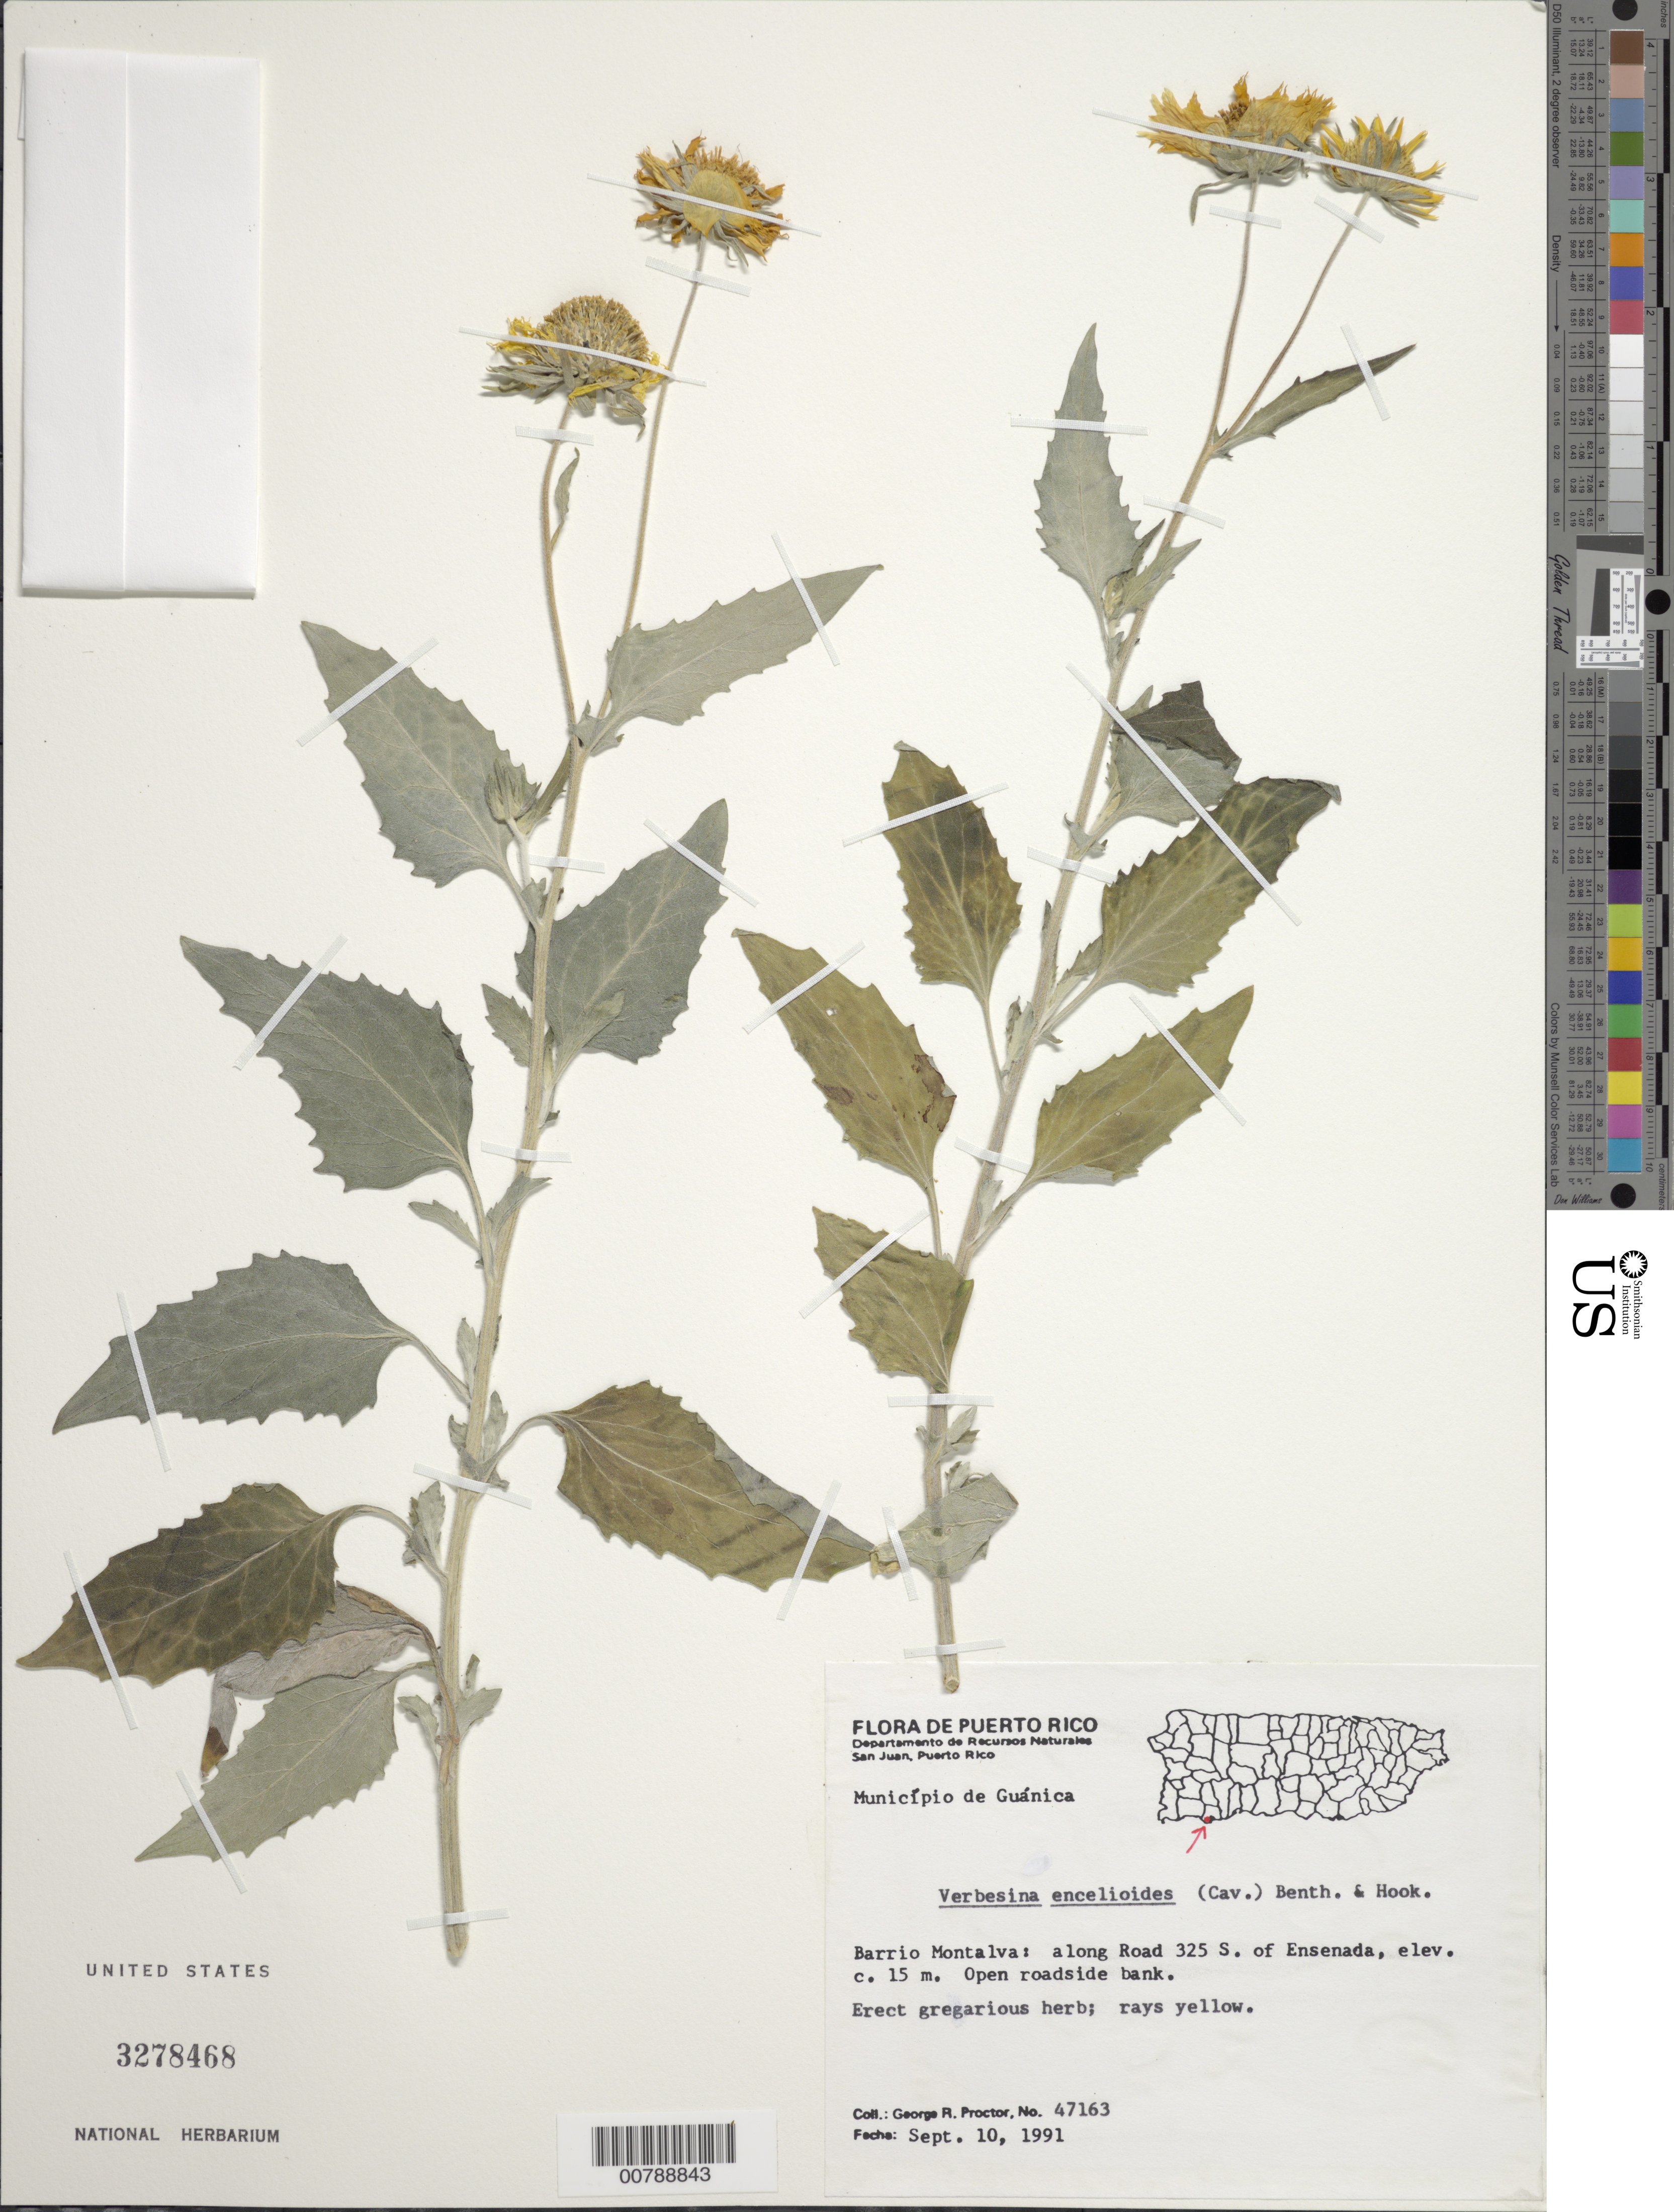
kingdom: Plantae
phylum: Tracheophyta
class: Magnoliopsida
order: Asterales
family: Asteraceae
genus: Verbesina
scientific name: Verbesina encelioides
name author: (Cav.) Benth. & Hook. ex A. Gray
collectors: G. R. Proctor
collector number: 47163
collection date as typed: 10 Sep 1991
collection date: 1991-09-10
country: Puerto Rico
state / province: Guánica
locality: Municipio de Guanica. Barrio Montalva: along Road 325 S of Ensenada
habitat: Open roadside bank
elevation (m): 15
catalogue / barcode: US 3278468